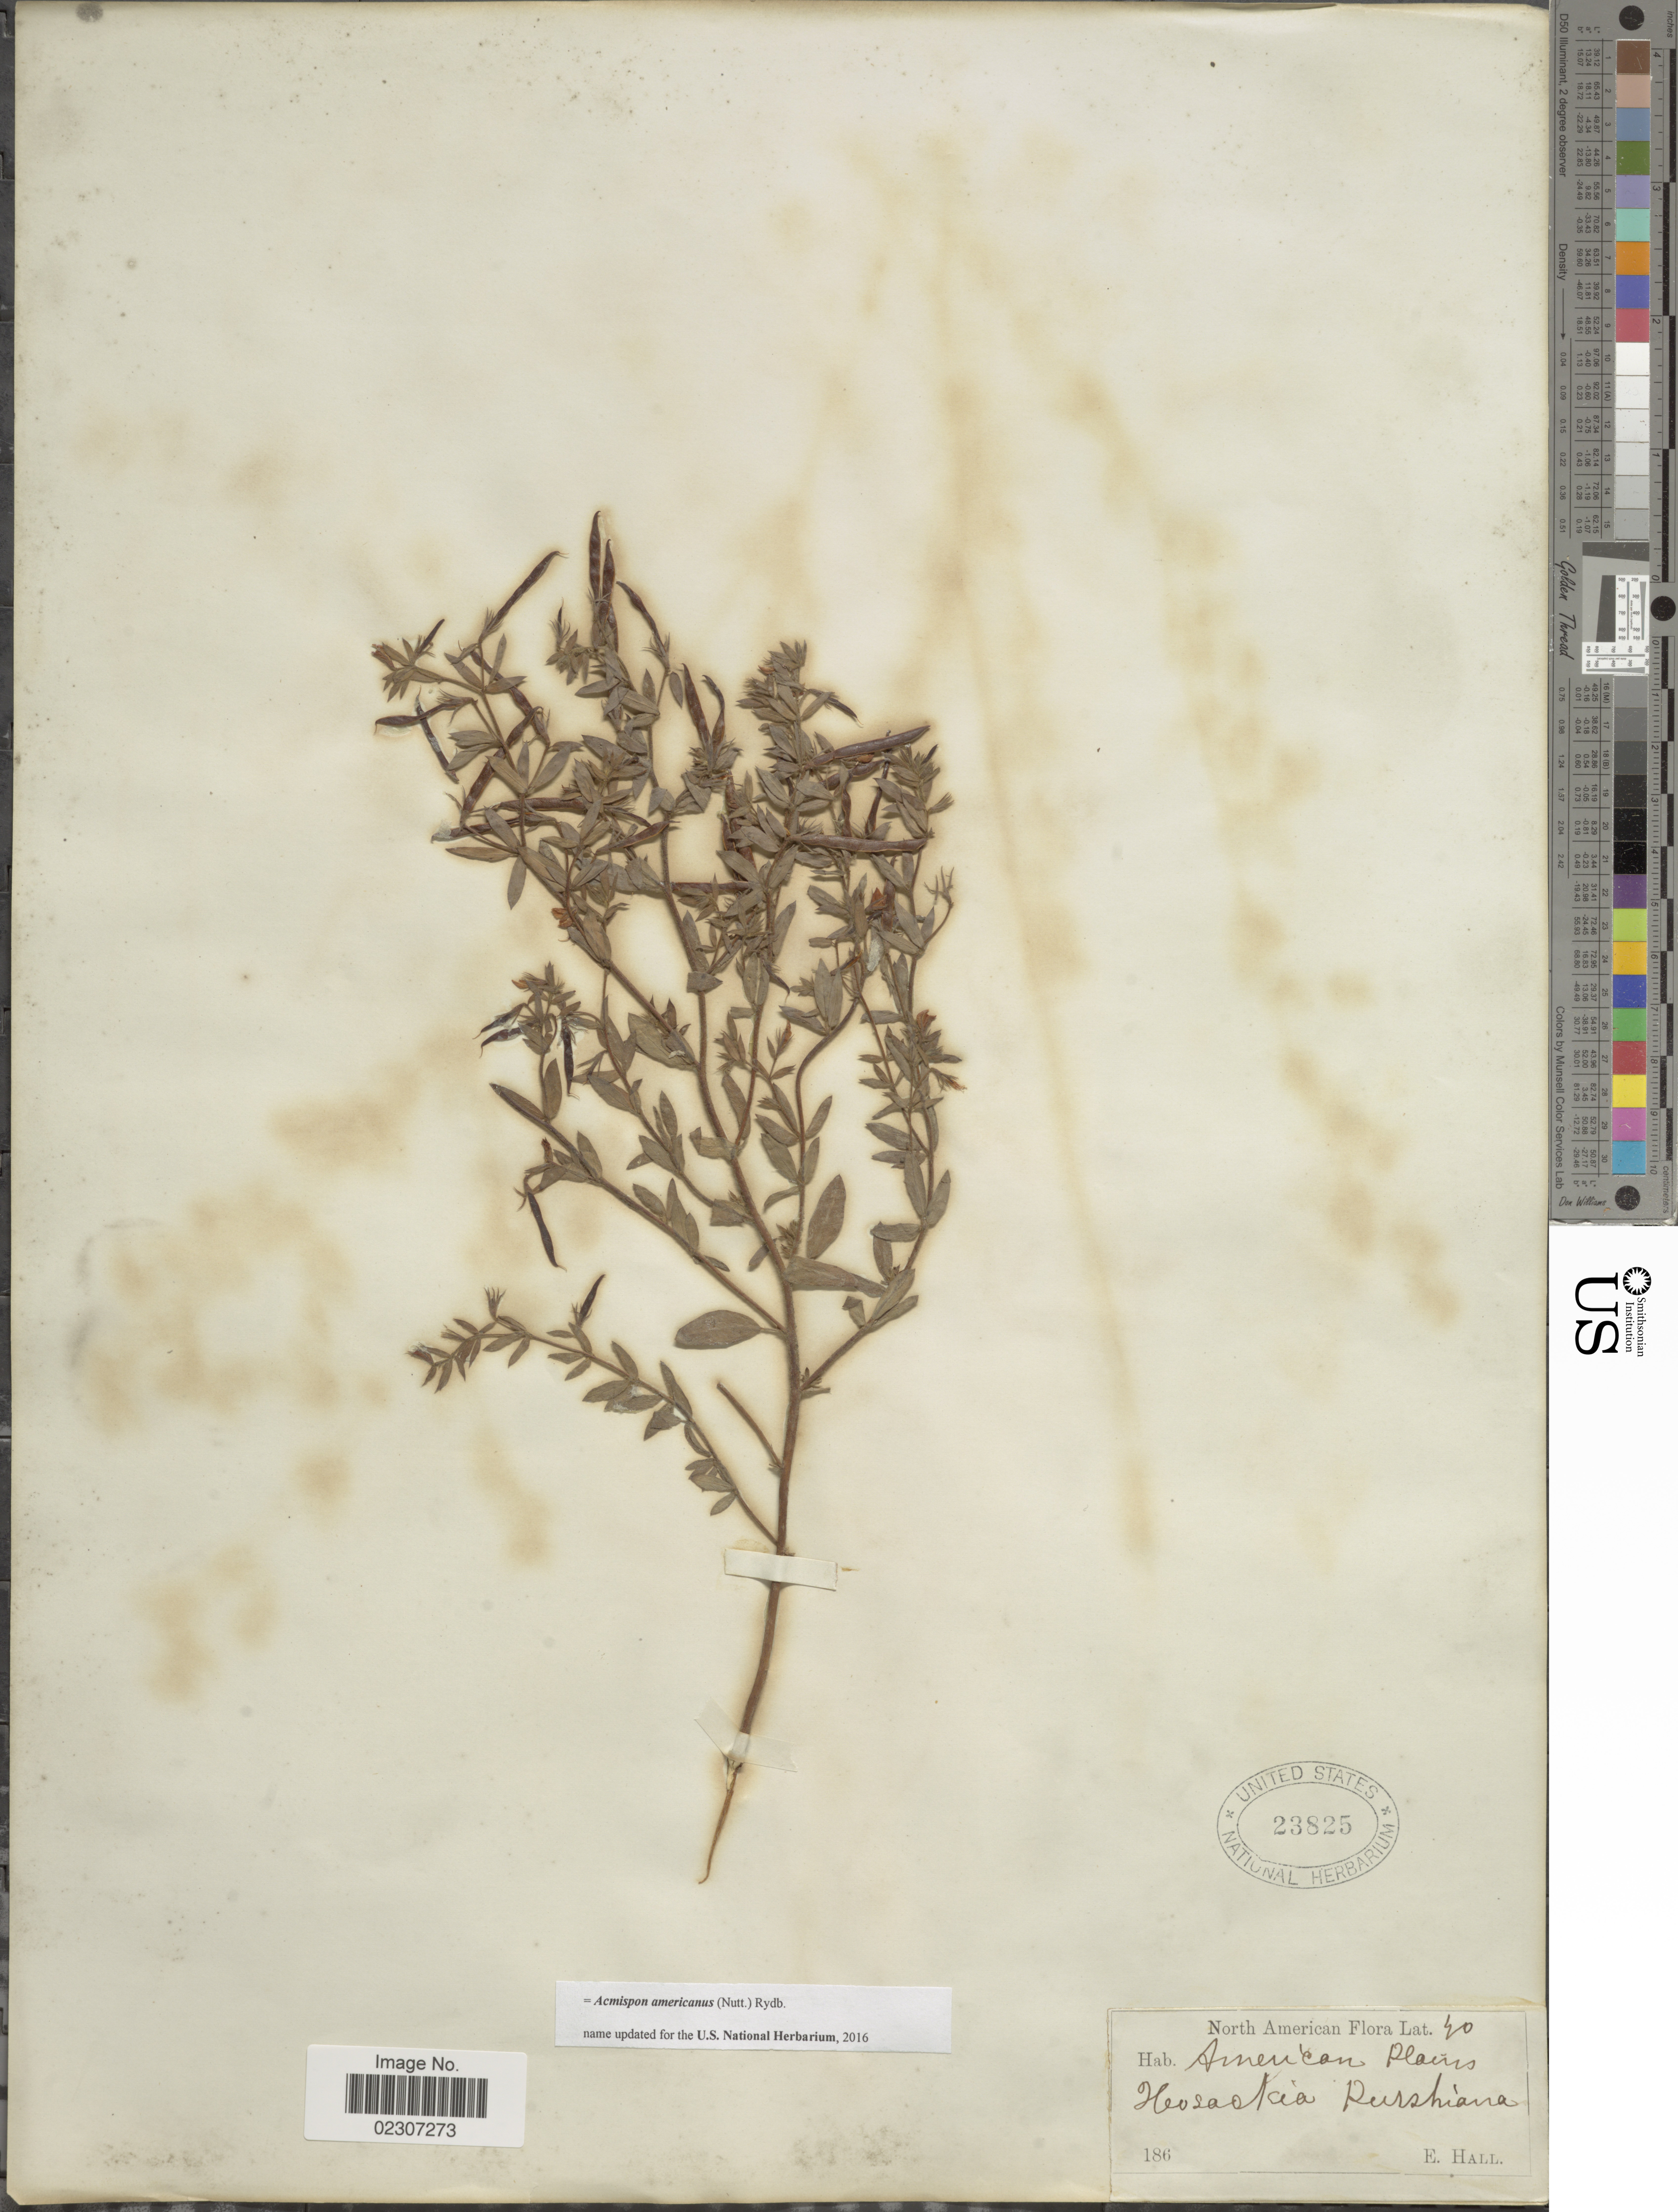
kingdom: Plantae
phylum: Tracheophyta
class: Magnoliopsida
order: Fabales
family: Fabaceae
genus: Acmispon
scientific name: Acmispon americanus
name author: (Nutt.) Rydb.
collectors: E. Hall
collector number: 40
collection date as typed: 186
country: United States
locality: North America. American Plains.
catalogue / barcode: US 23825